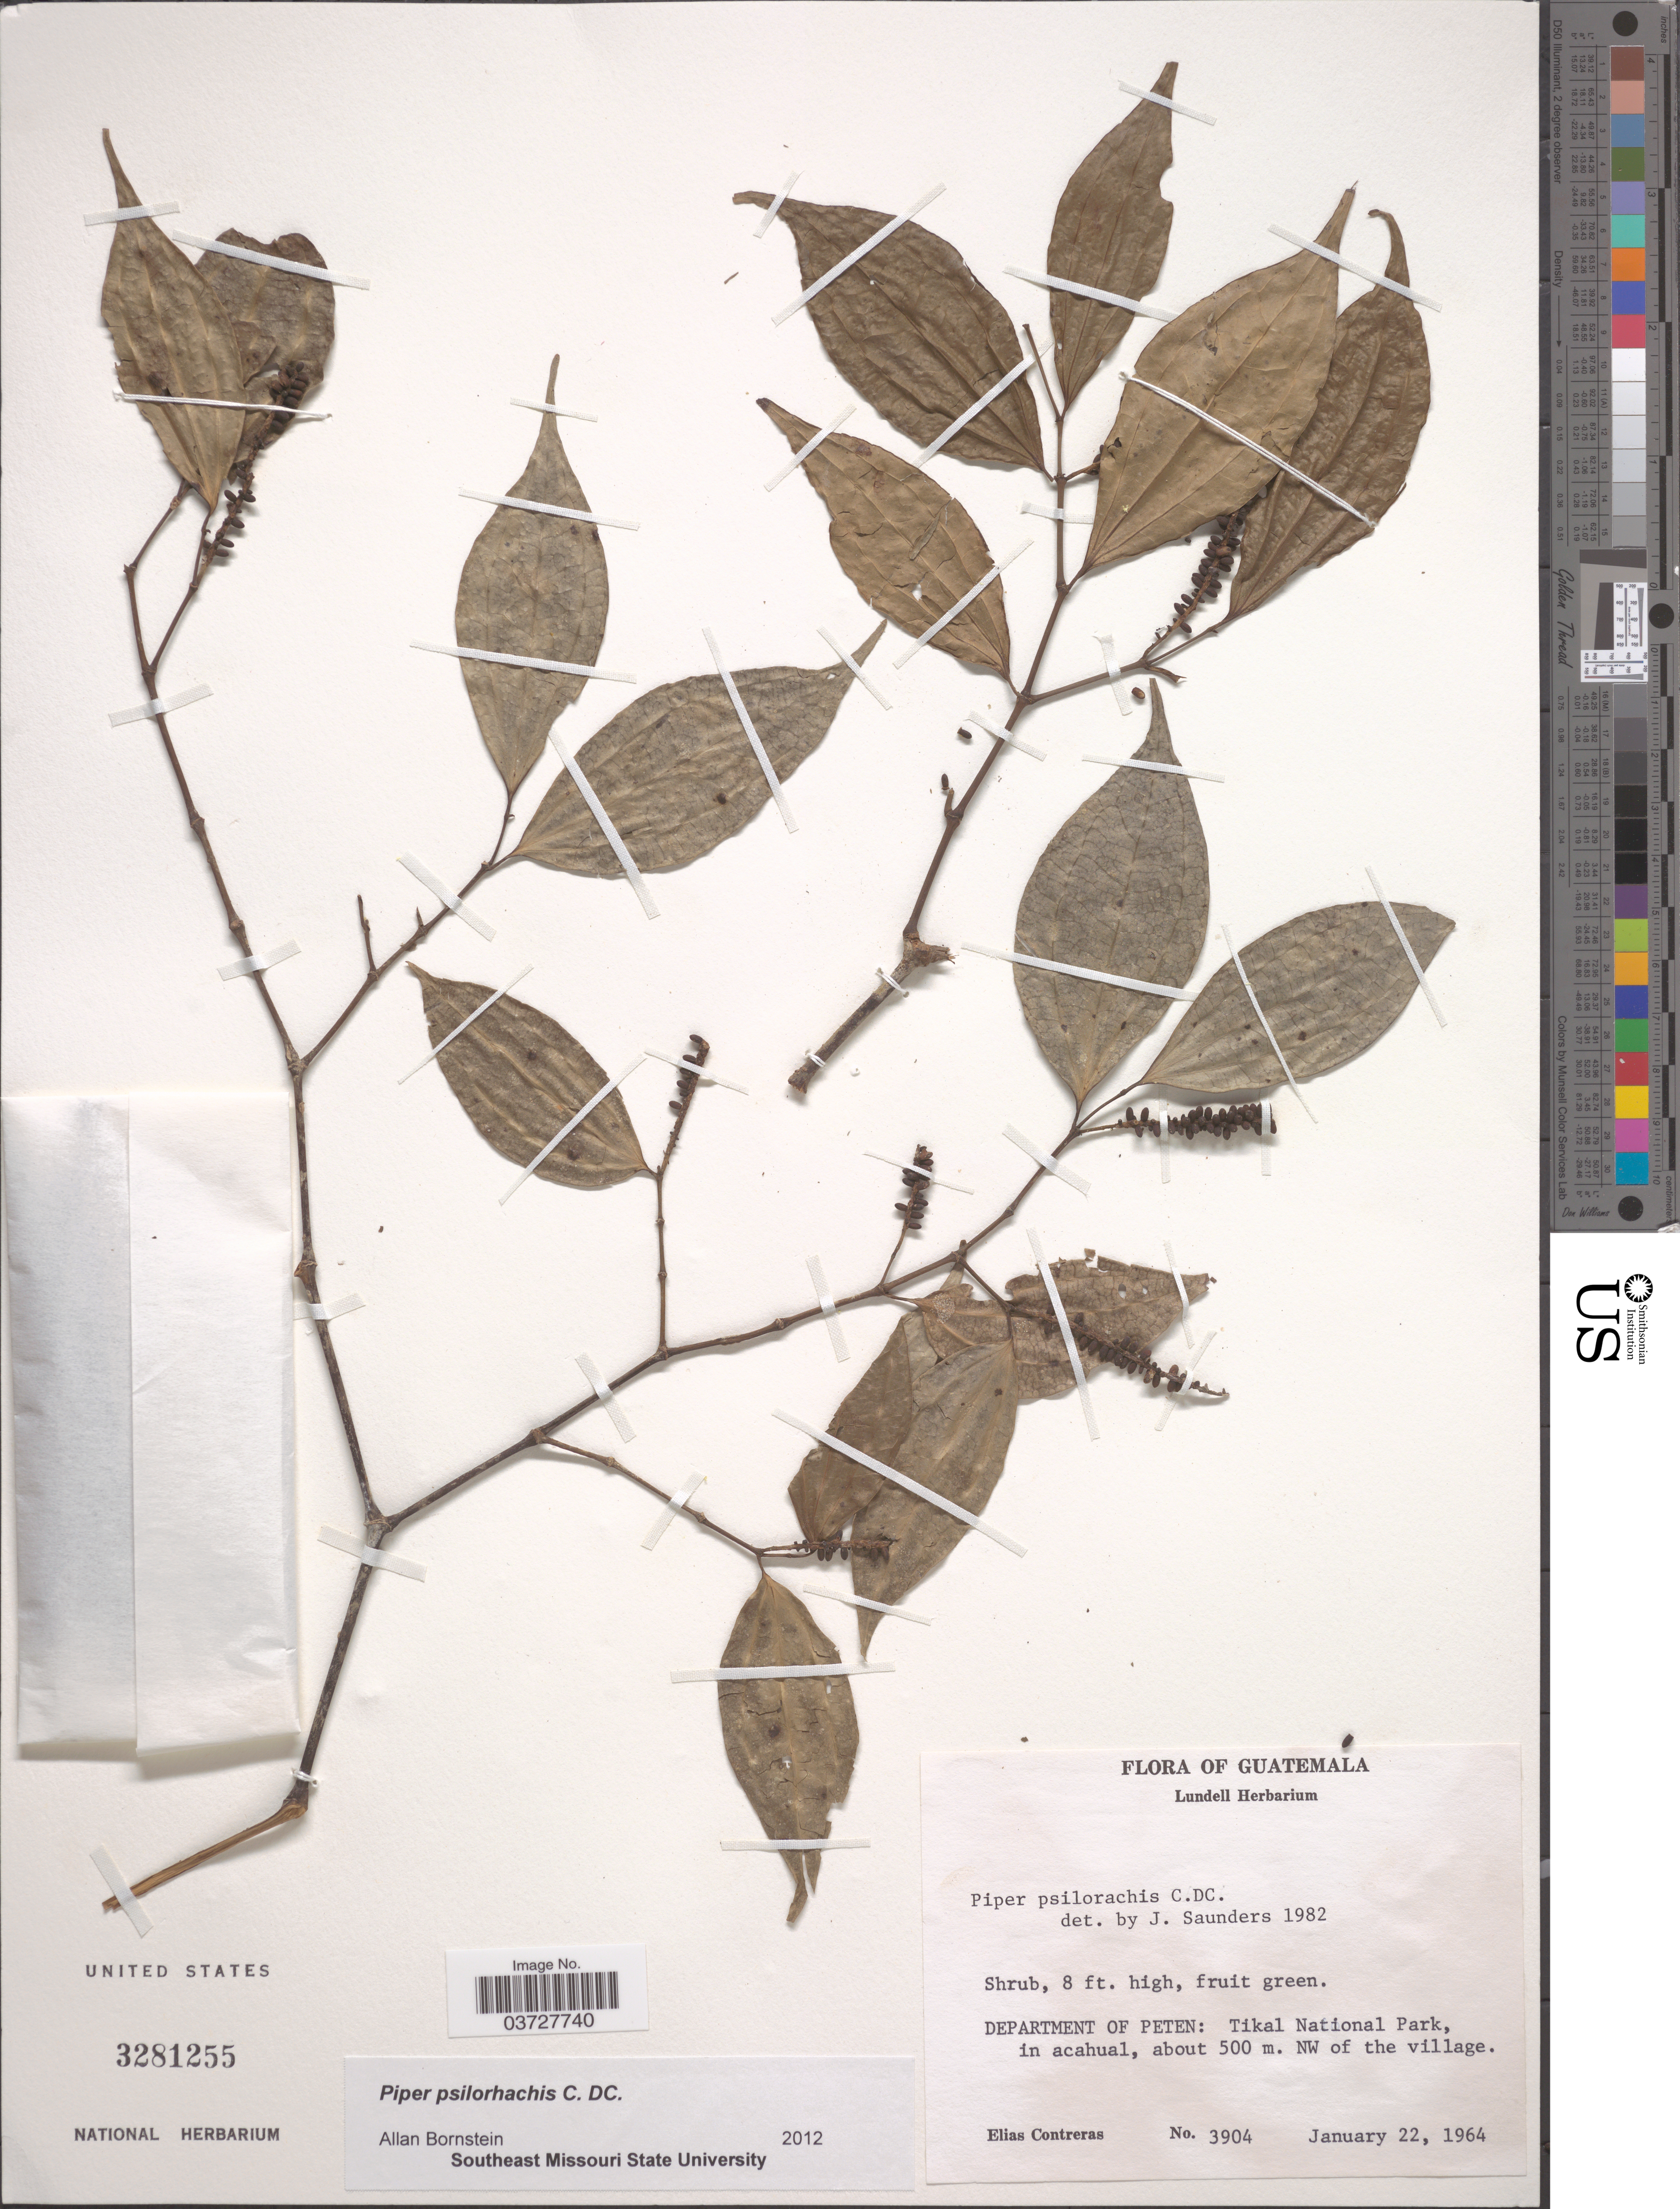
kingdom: Plantae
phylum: Tracheophyta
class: Magnoliopsida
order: Piperales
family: Piperaceae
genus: Piper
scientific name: Piper psilorhachis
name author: C. DC.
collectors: E. Contreras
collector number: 3904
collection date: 1964-01-22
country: Guatemala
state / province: El Peten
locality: Department of Peten: Tikal National Park, in acahual, about 500 m. NW of the village.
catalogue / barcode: US 3281255